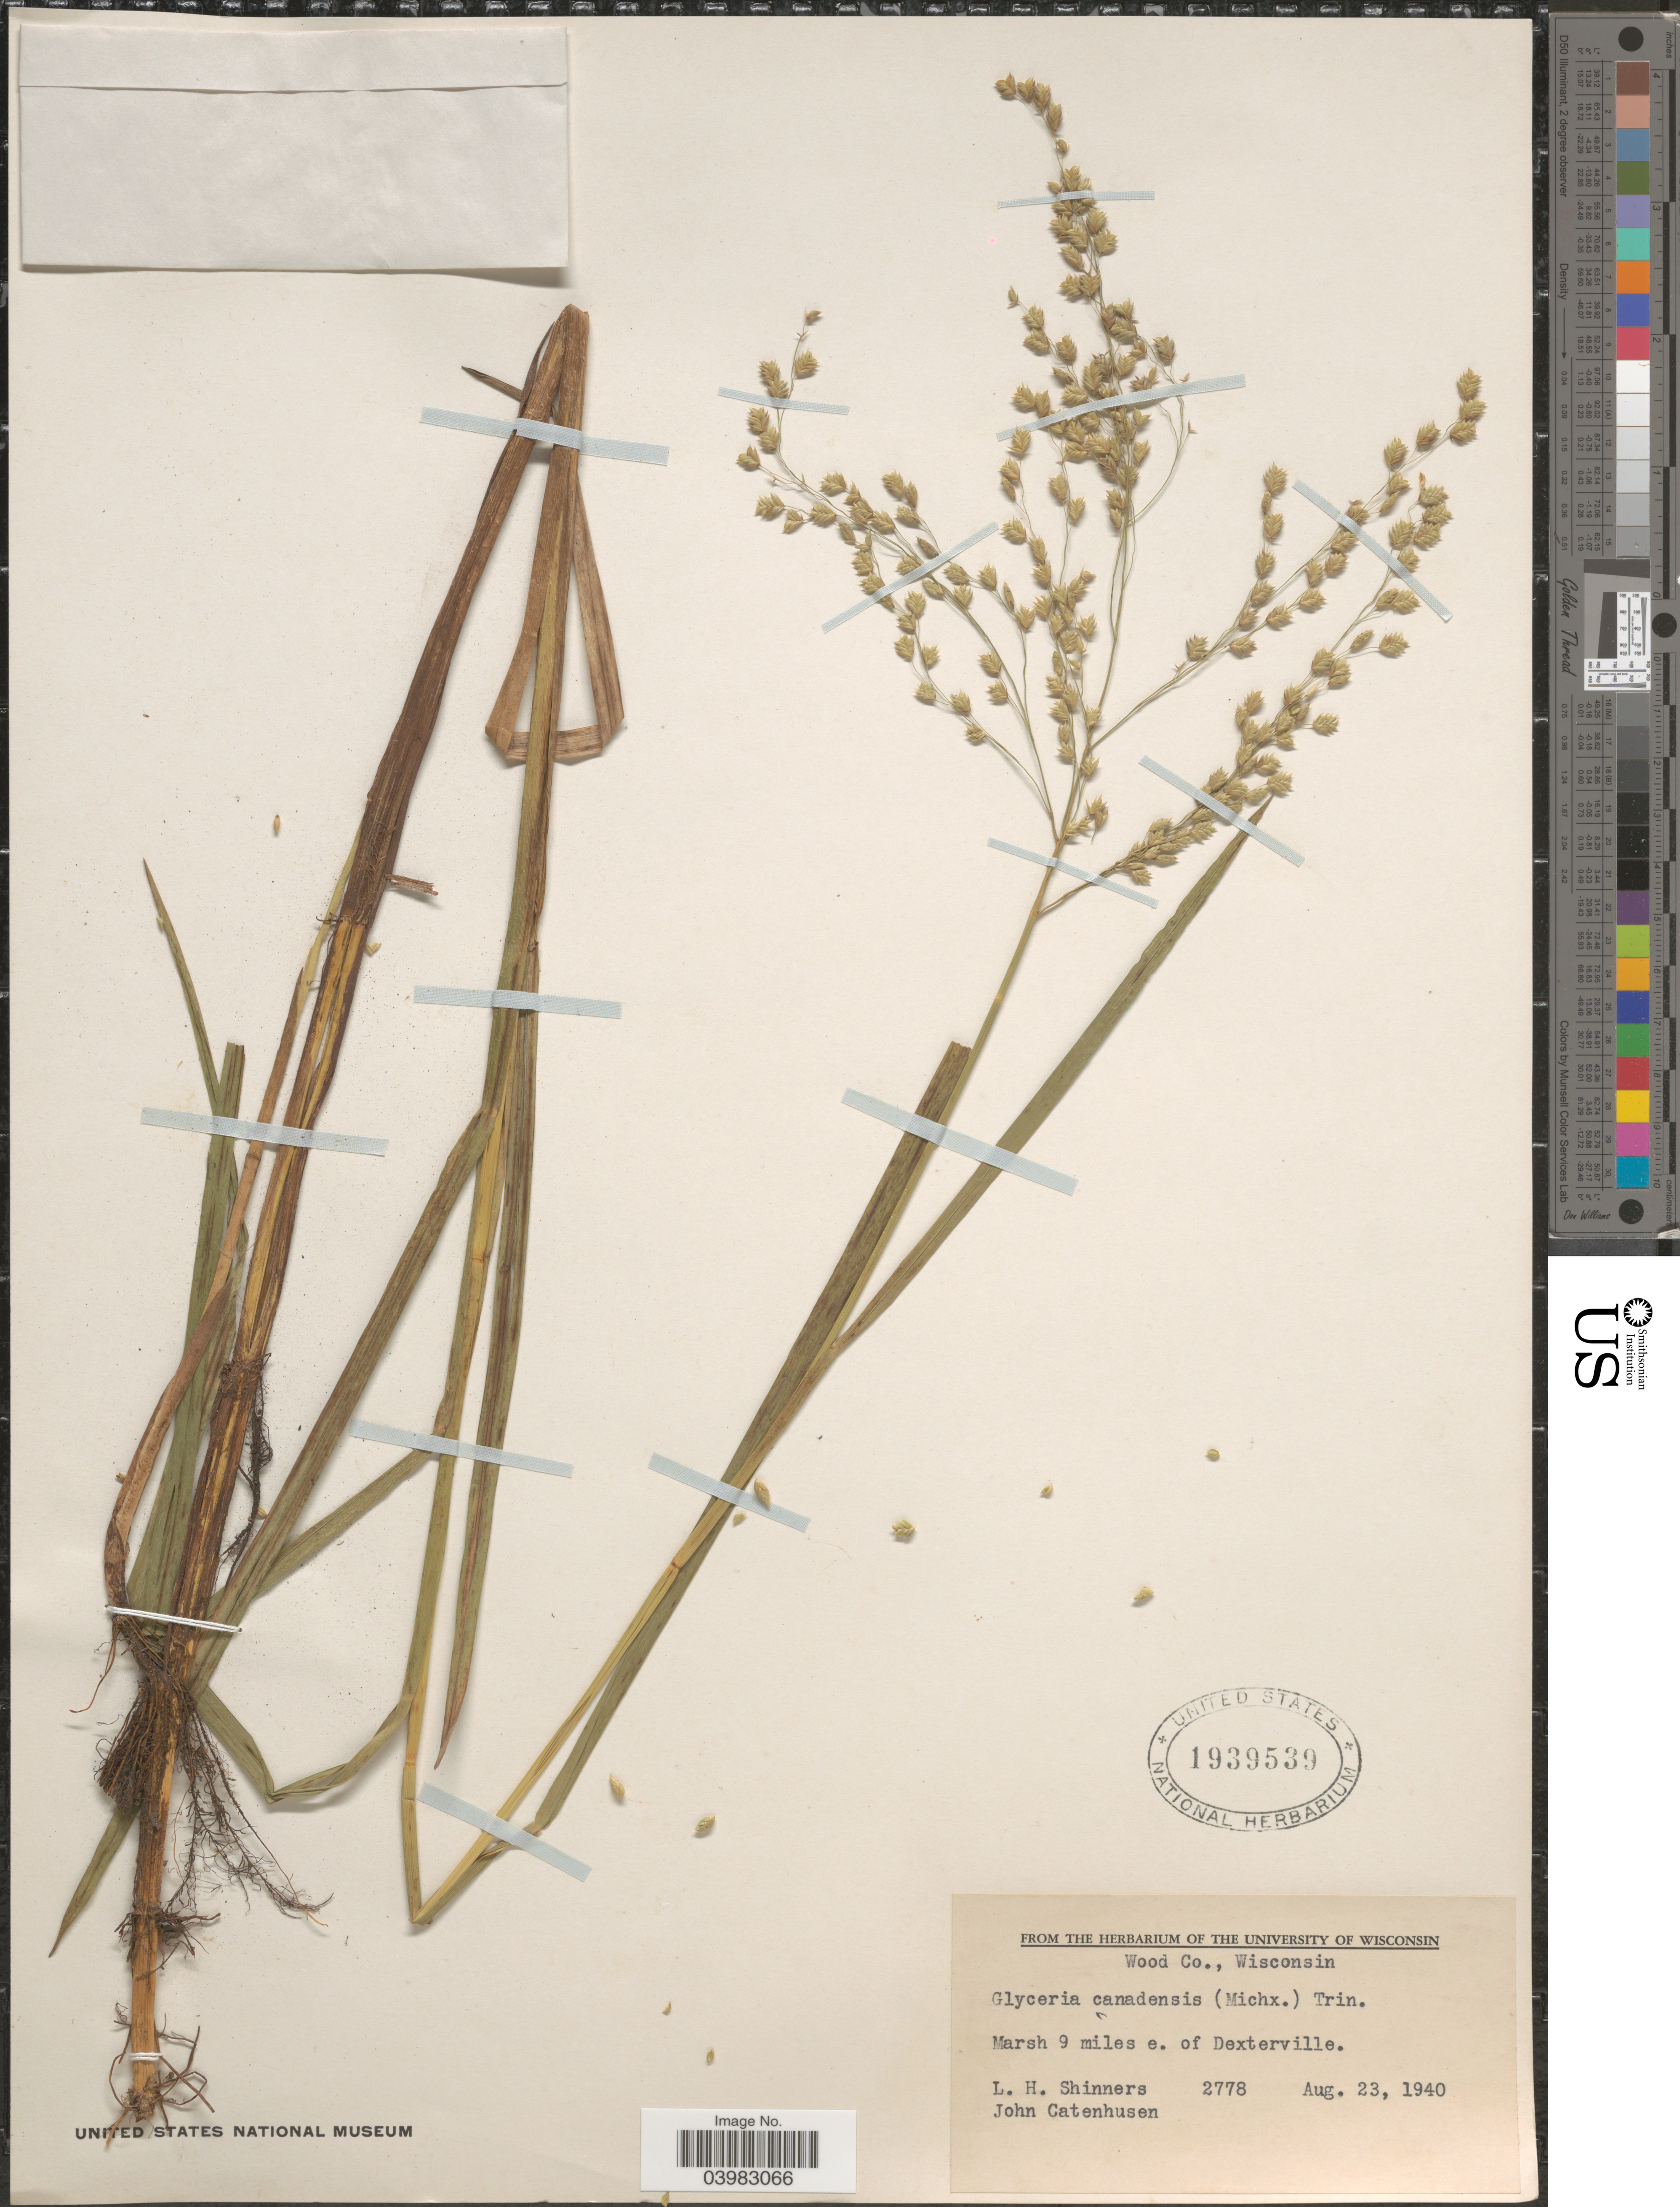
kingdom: Plantae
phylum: Tracheophyta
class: Liliopsida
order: Poales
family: Poaceae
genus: Glyceria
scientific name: Glyceria canadensis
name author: (Michx.) Trin.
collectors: L. H. Shinners & J. Catenhusen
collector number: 2778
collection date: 1940-08-23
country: United States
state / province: Wisconsin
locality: Wood Co. Marsh 9 miles e. of Dexterville.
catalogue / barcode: US 1939539